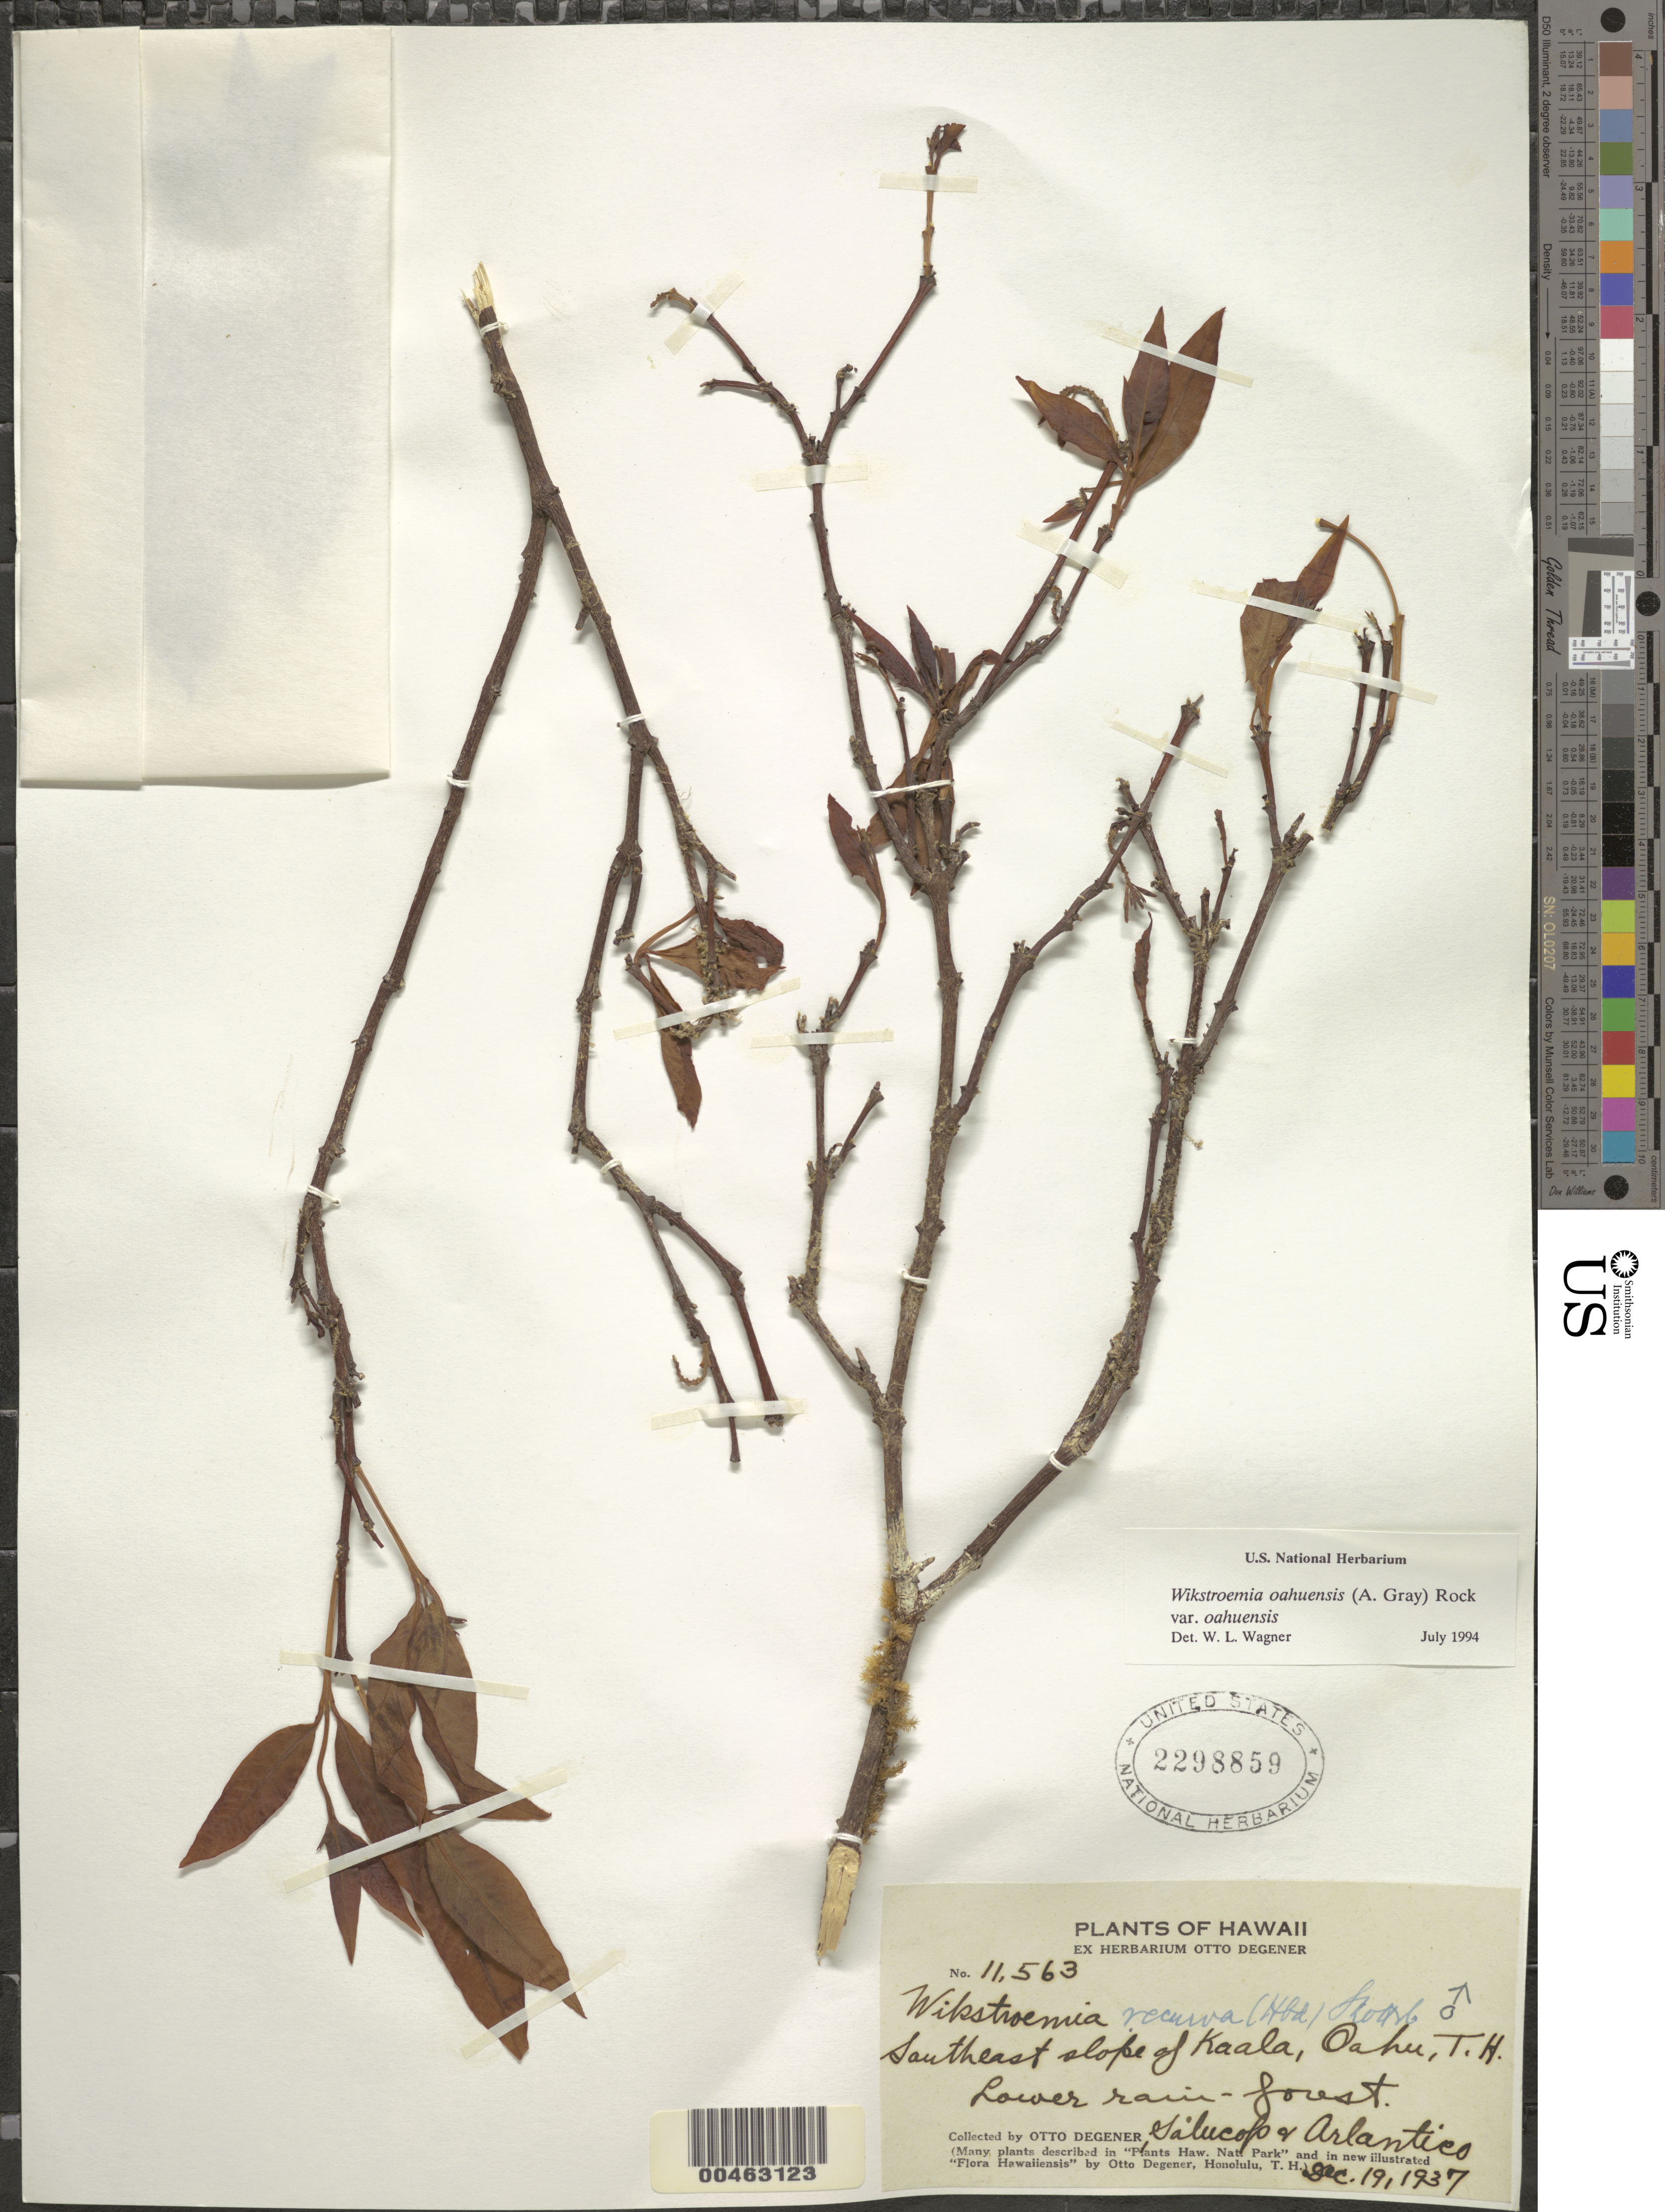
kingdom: Plantae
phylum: Tracheophyta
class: Magnoliopsida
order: Malvales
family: Thymelaeaceae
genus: Wikstroemia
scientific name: Wikstroemia oahuensis var. oahuensis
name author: (A. Gray) Rock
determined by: Wagner, W. L., (BOT), Smithsonian Institution - National Museum of Natural History (UNITED STATES)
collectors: O. Degener, -- Salucop & Arlantico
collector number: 11563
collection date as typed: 19 Dec 1937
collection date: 1937-12-19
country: United States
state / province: Hawaii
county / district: Honolulu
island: Oahu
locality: SE slope of Kaala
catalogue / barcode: US 2298859